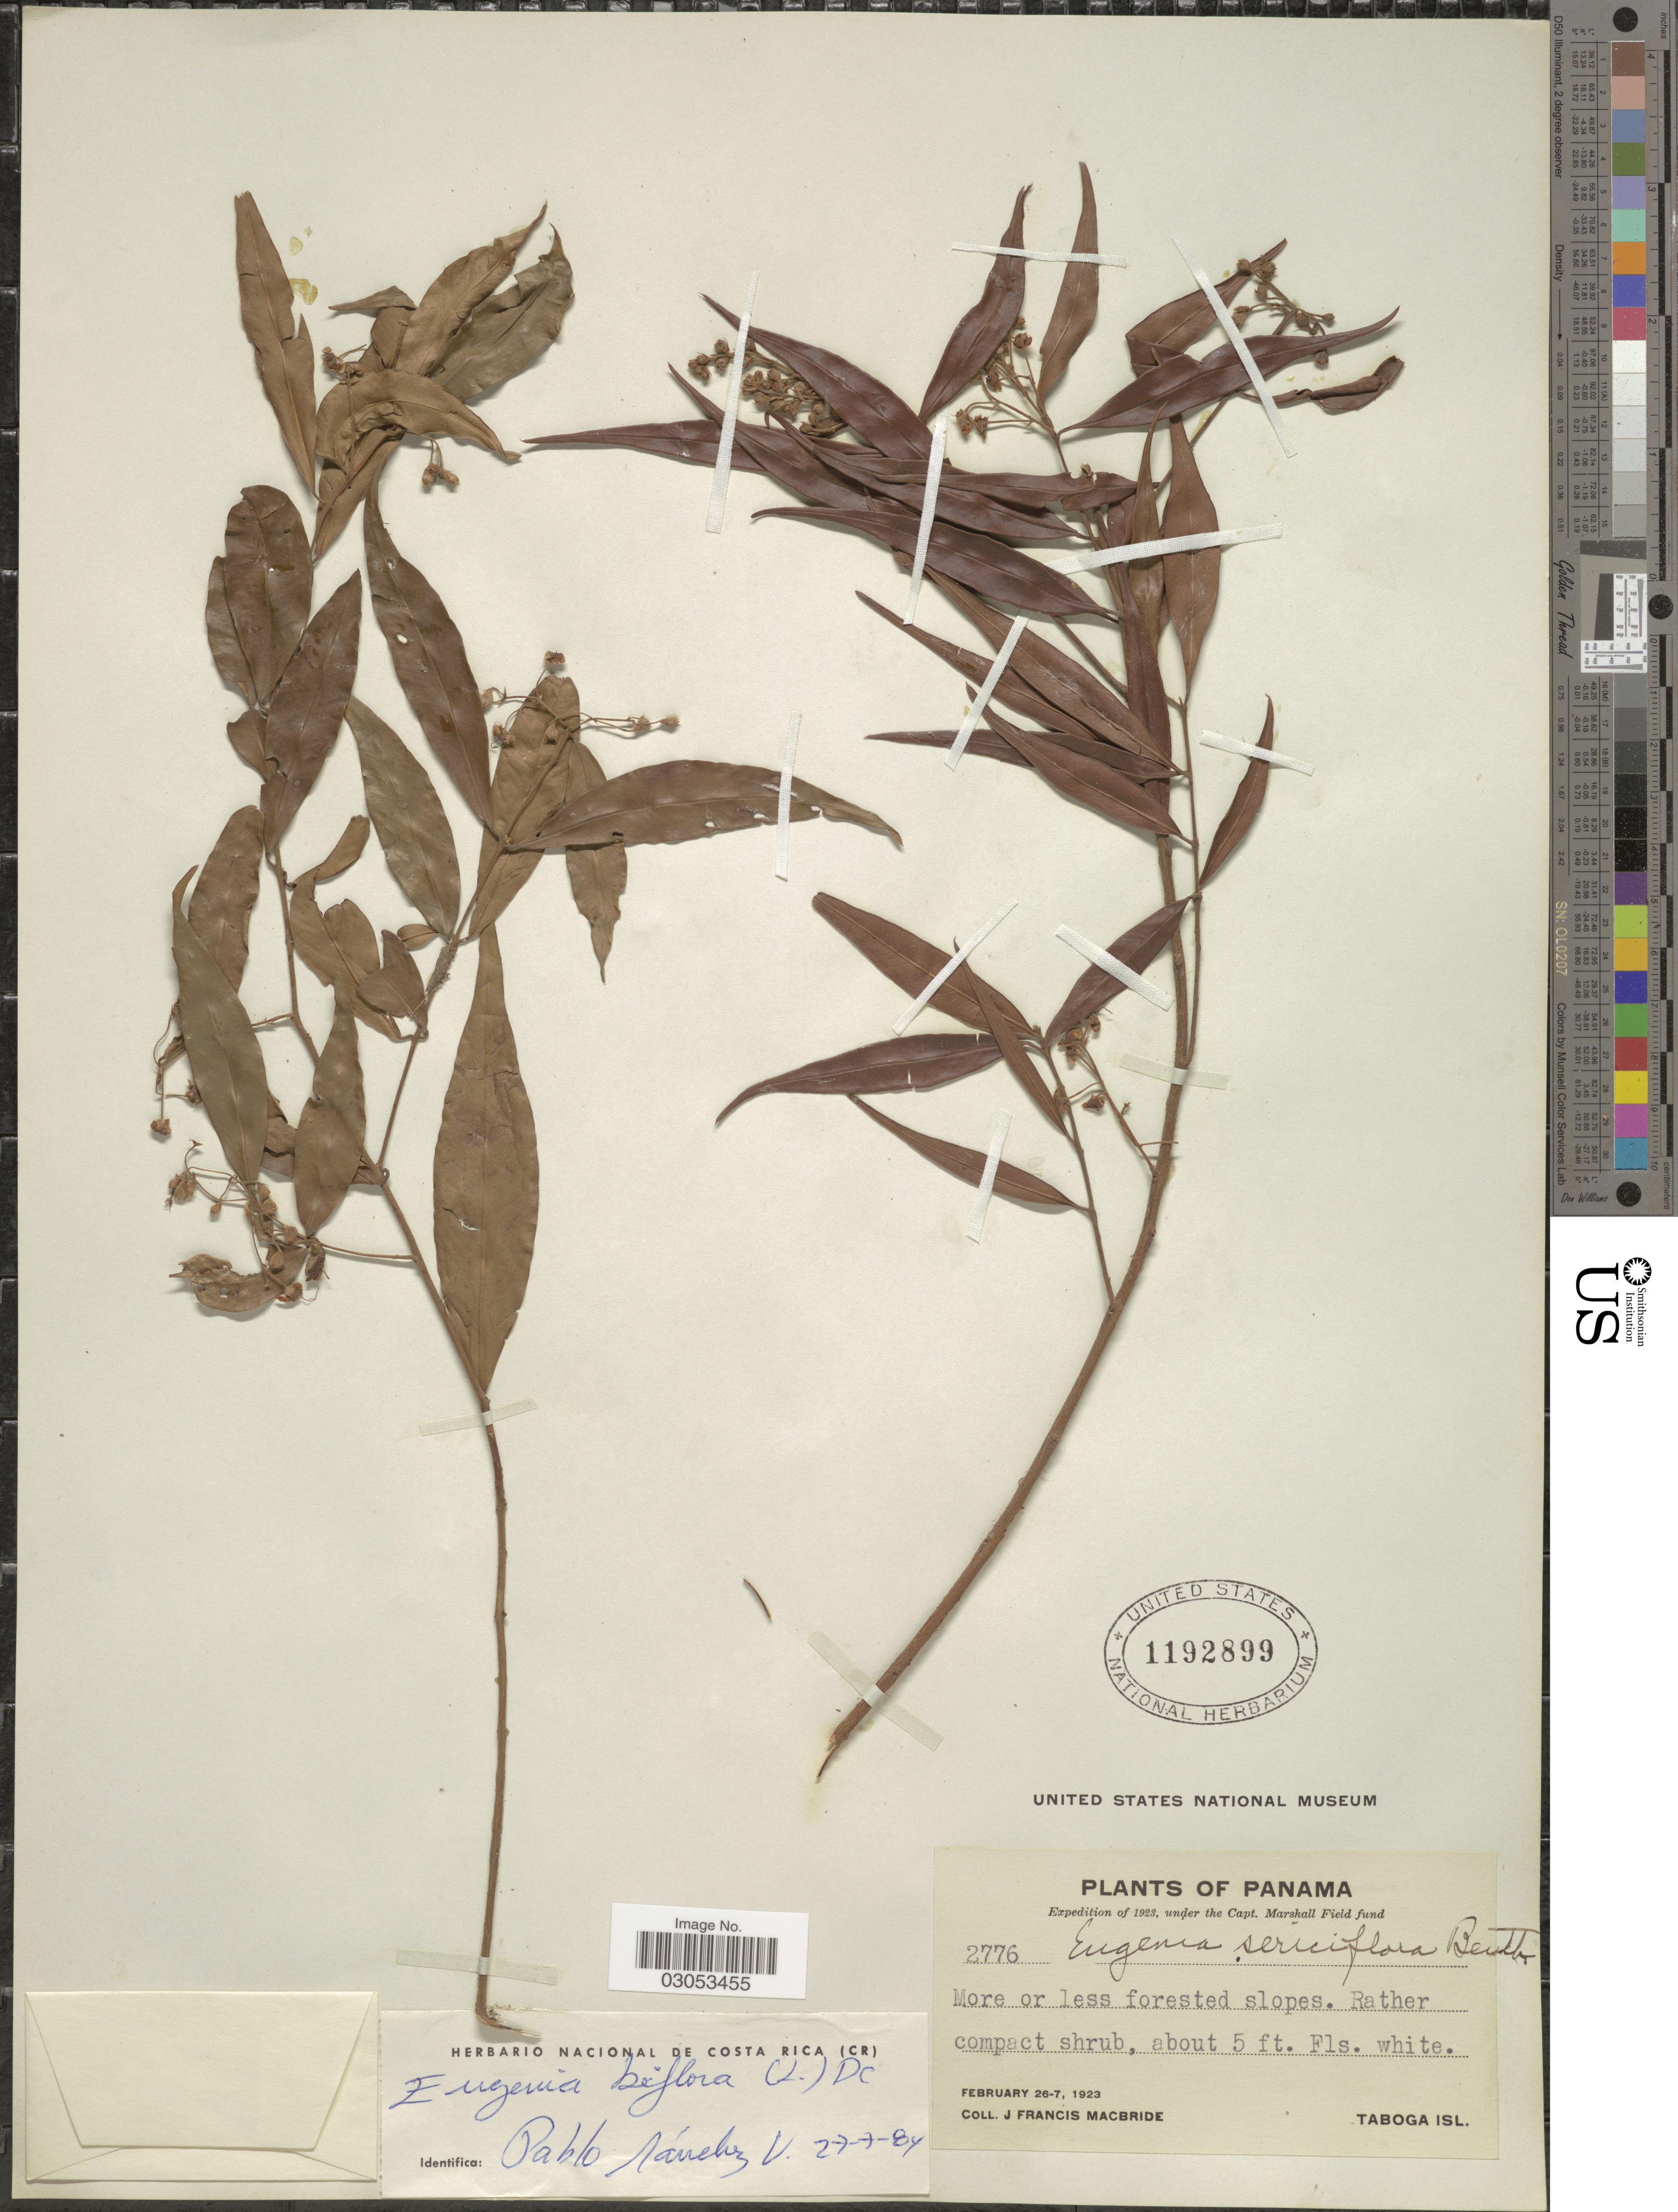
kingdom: Plantae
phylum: Tracheophyta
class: Magnoliopsida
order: Myrtales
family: Myrtaceae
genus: Eugenia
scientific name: Eugenia biflora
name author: (L.) DC.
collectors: J. F. Macbride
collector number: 2776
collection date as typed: February 26-7, 1923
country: Panama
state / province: Panamá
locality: Taboga Isl.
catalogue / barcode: US 1192899